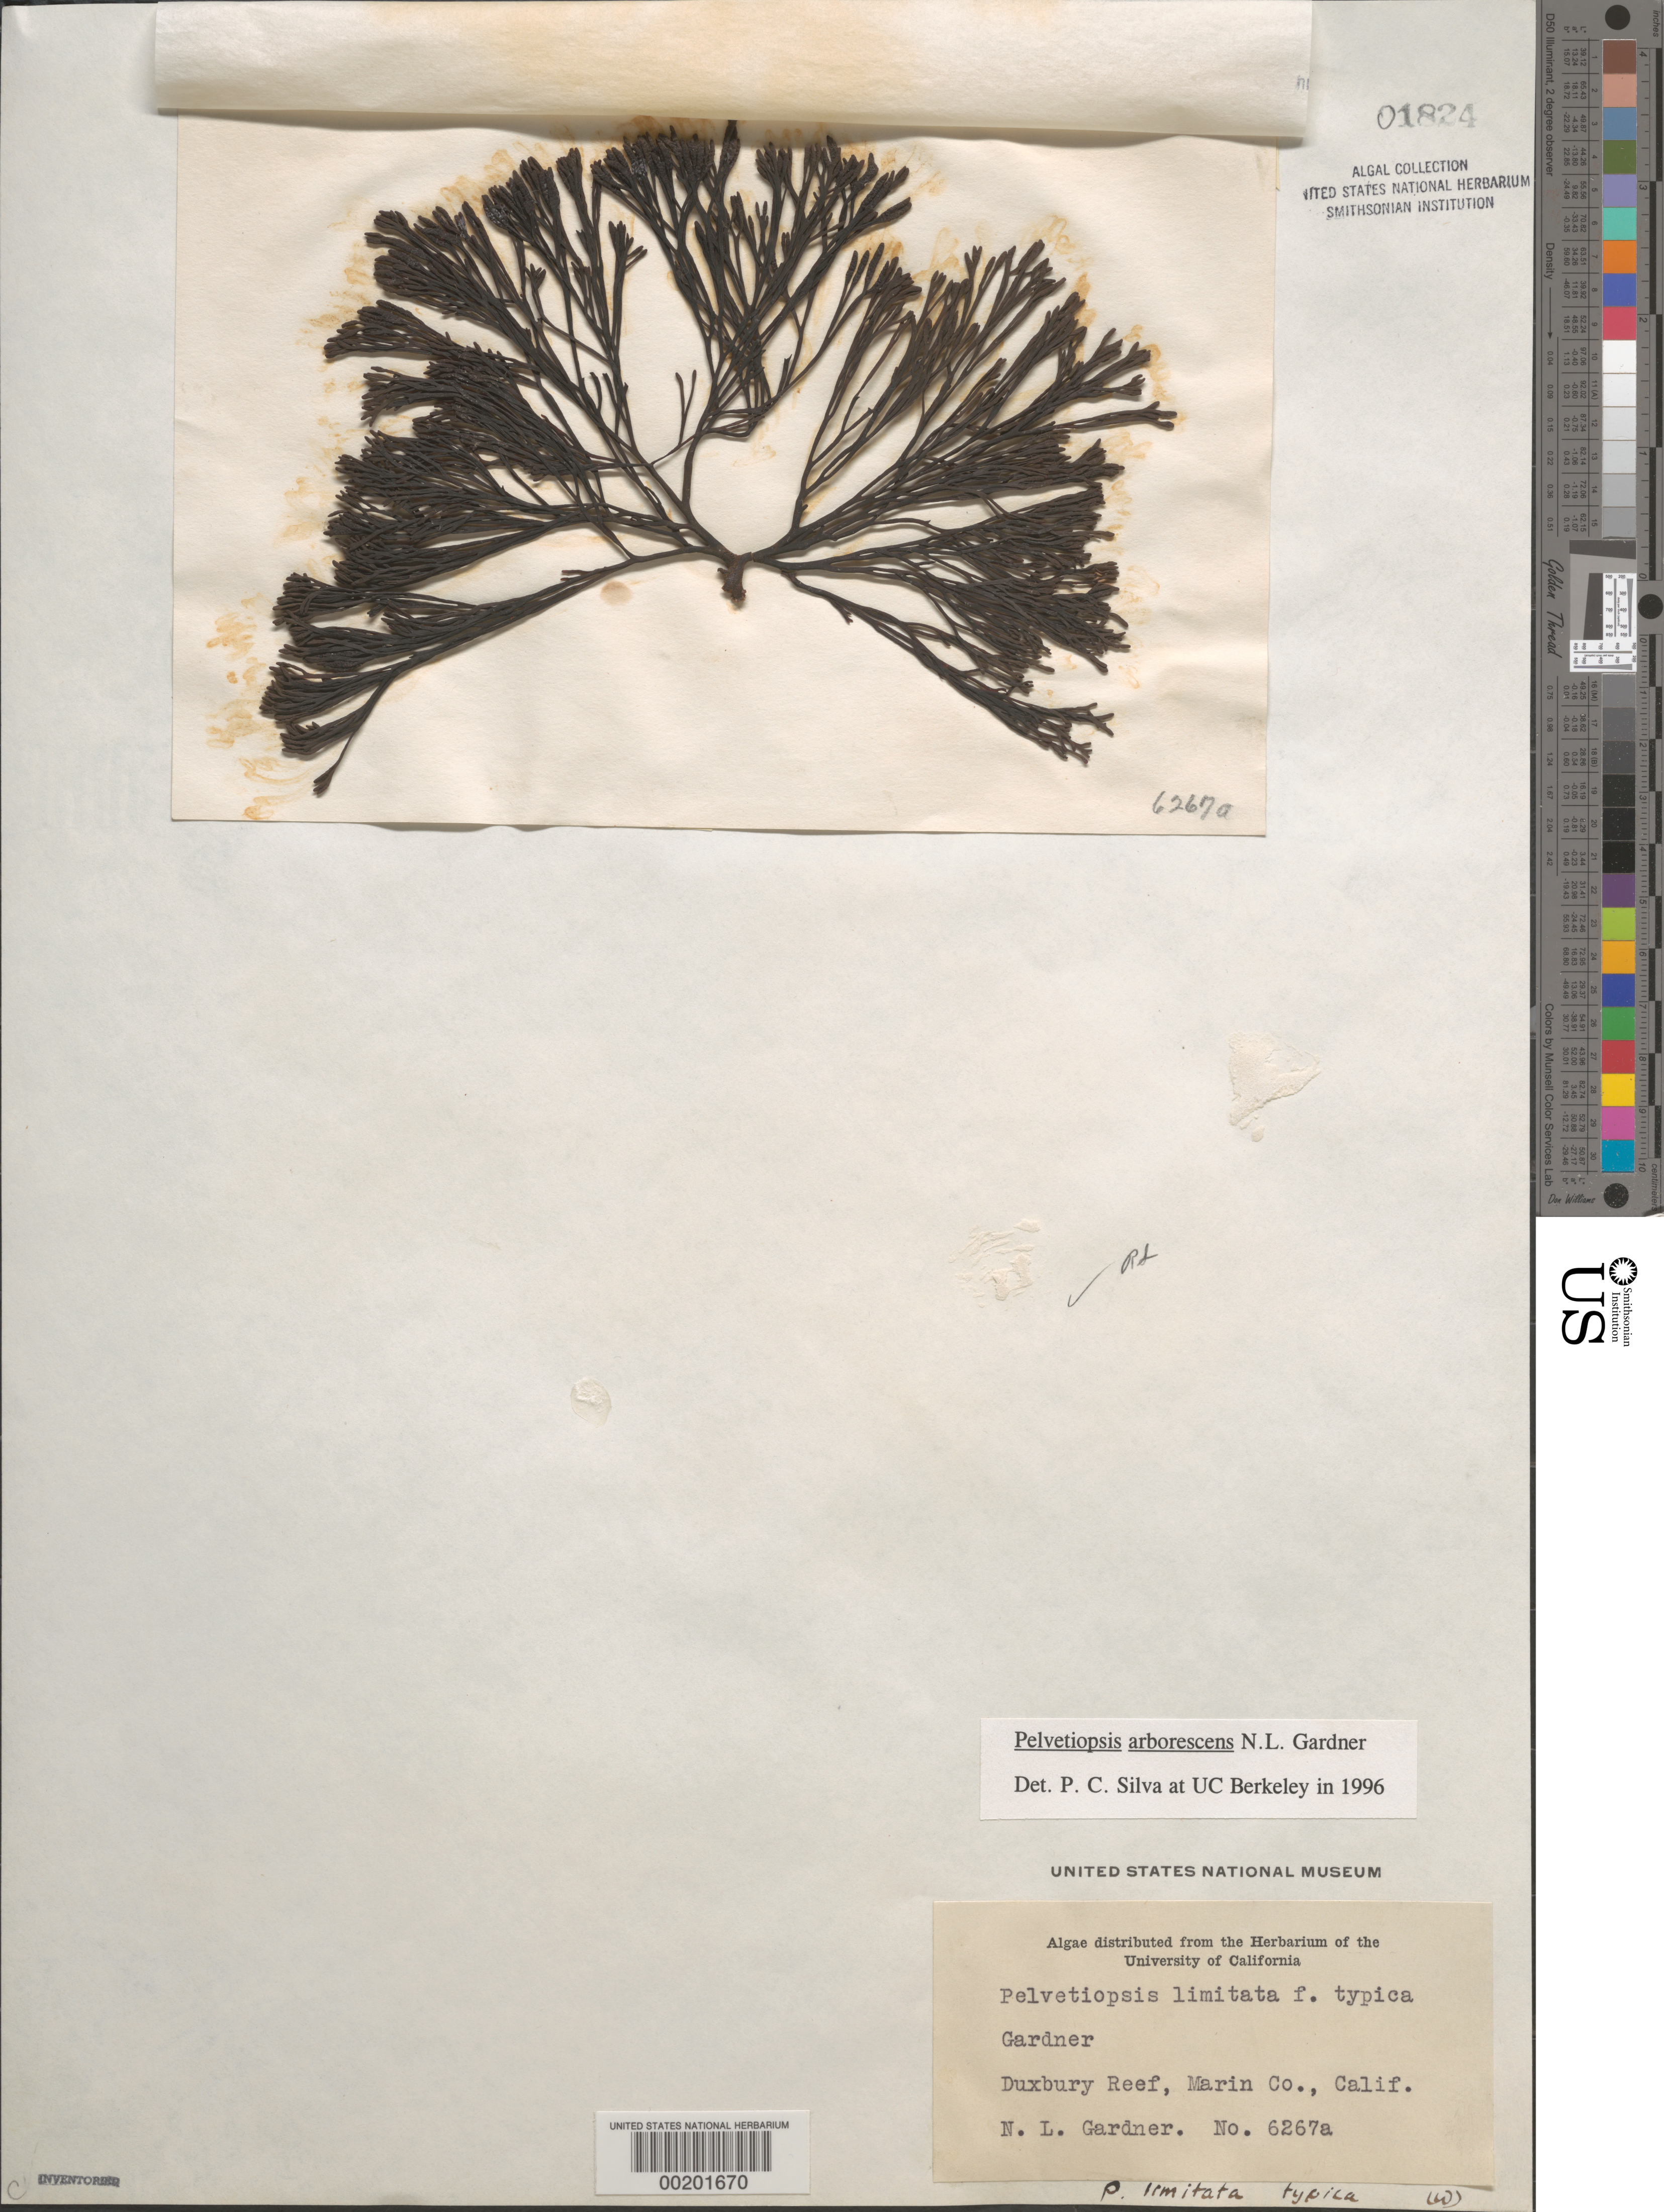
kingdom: Chromista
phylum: Ochrophyta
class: Phaeophyceae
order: Fucales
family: Fucaceae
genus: Pelvetiopsis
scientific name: Pelvetiopsis arborescens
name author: N.L. Gardner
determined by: Silva, P. C.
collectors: N. Gardner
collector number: NLG 6267a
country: United States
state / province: California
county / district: Marin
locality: Duxbury Reef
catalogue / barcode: US 1824